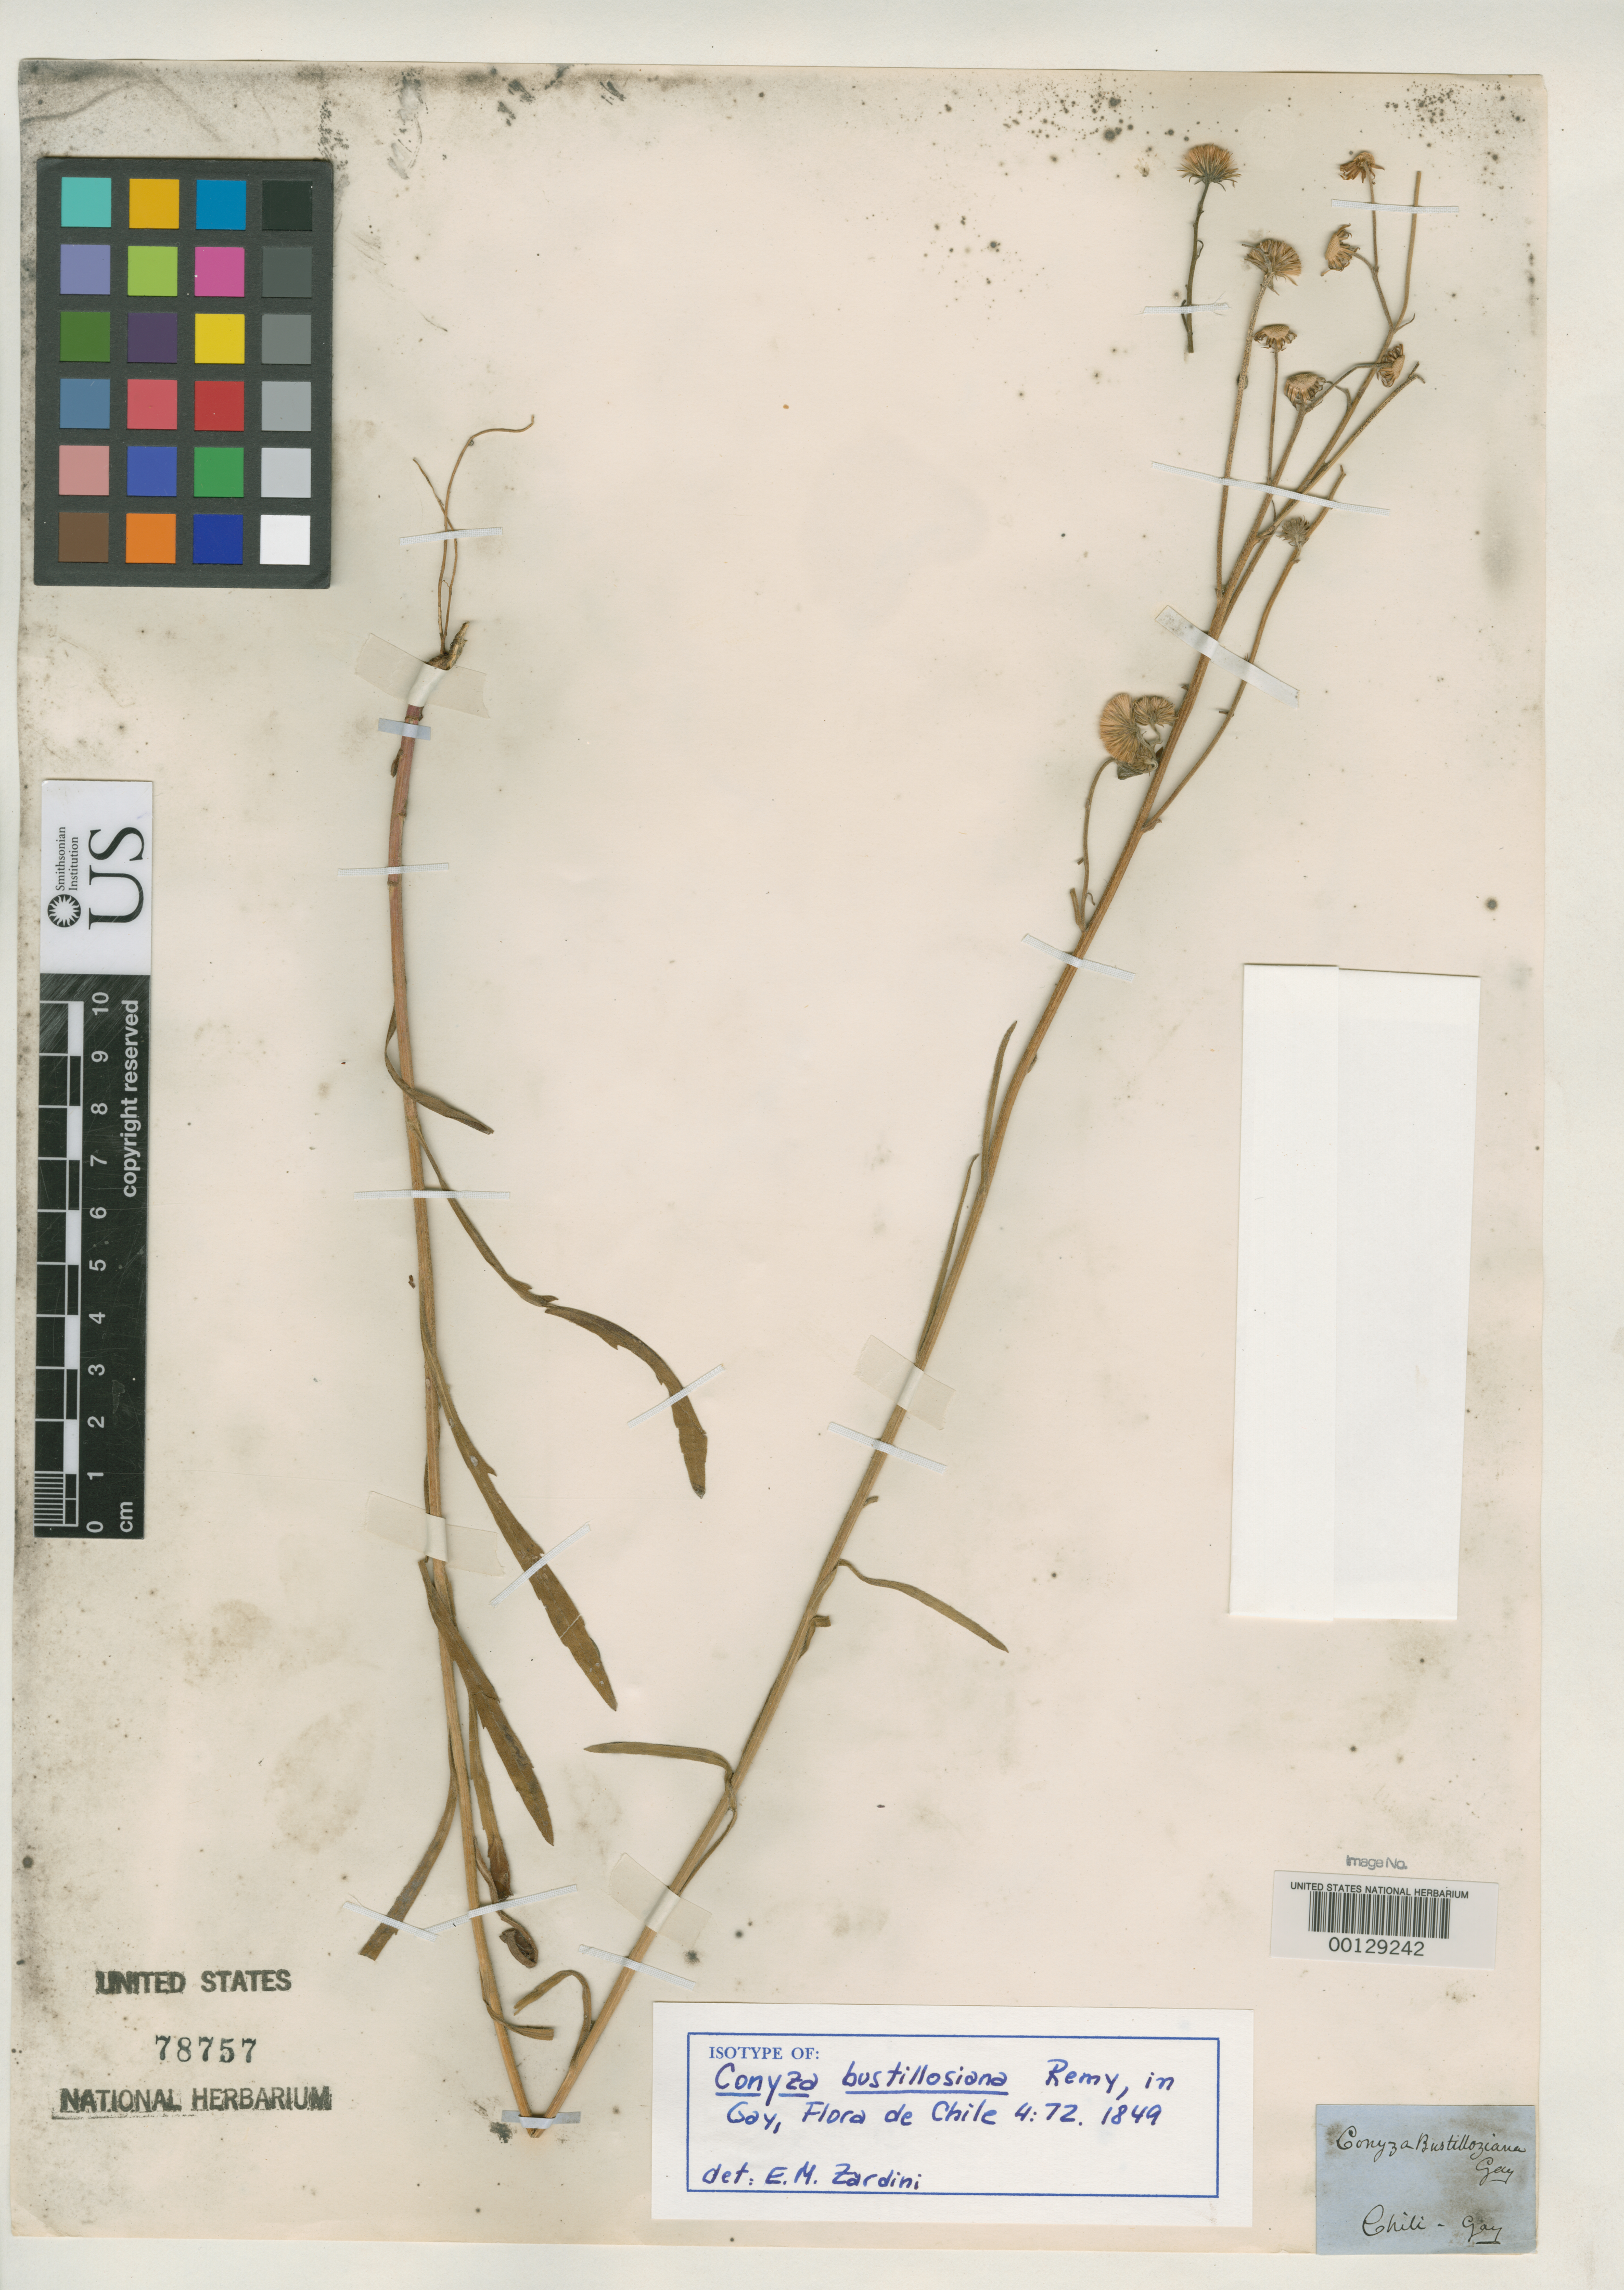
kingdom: Plantae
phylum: Tracheophyta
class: Magnoliopsida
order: Asterales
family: Asteraceae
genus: Conyza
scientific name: Conyza bustillosiana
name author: J. Rémy in Gay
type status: Isotype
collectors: C. Gay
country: Chile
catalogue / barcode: US 78757